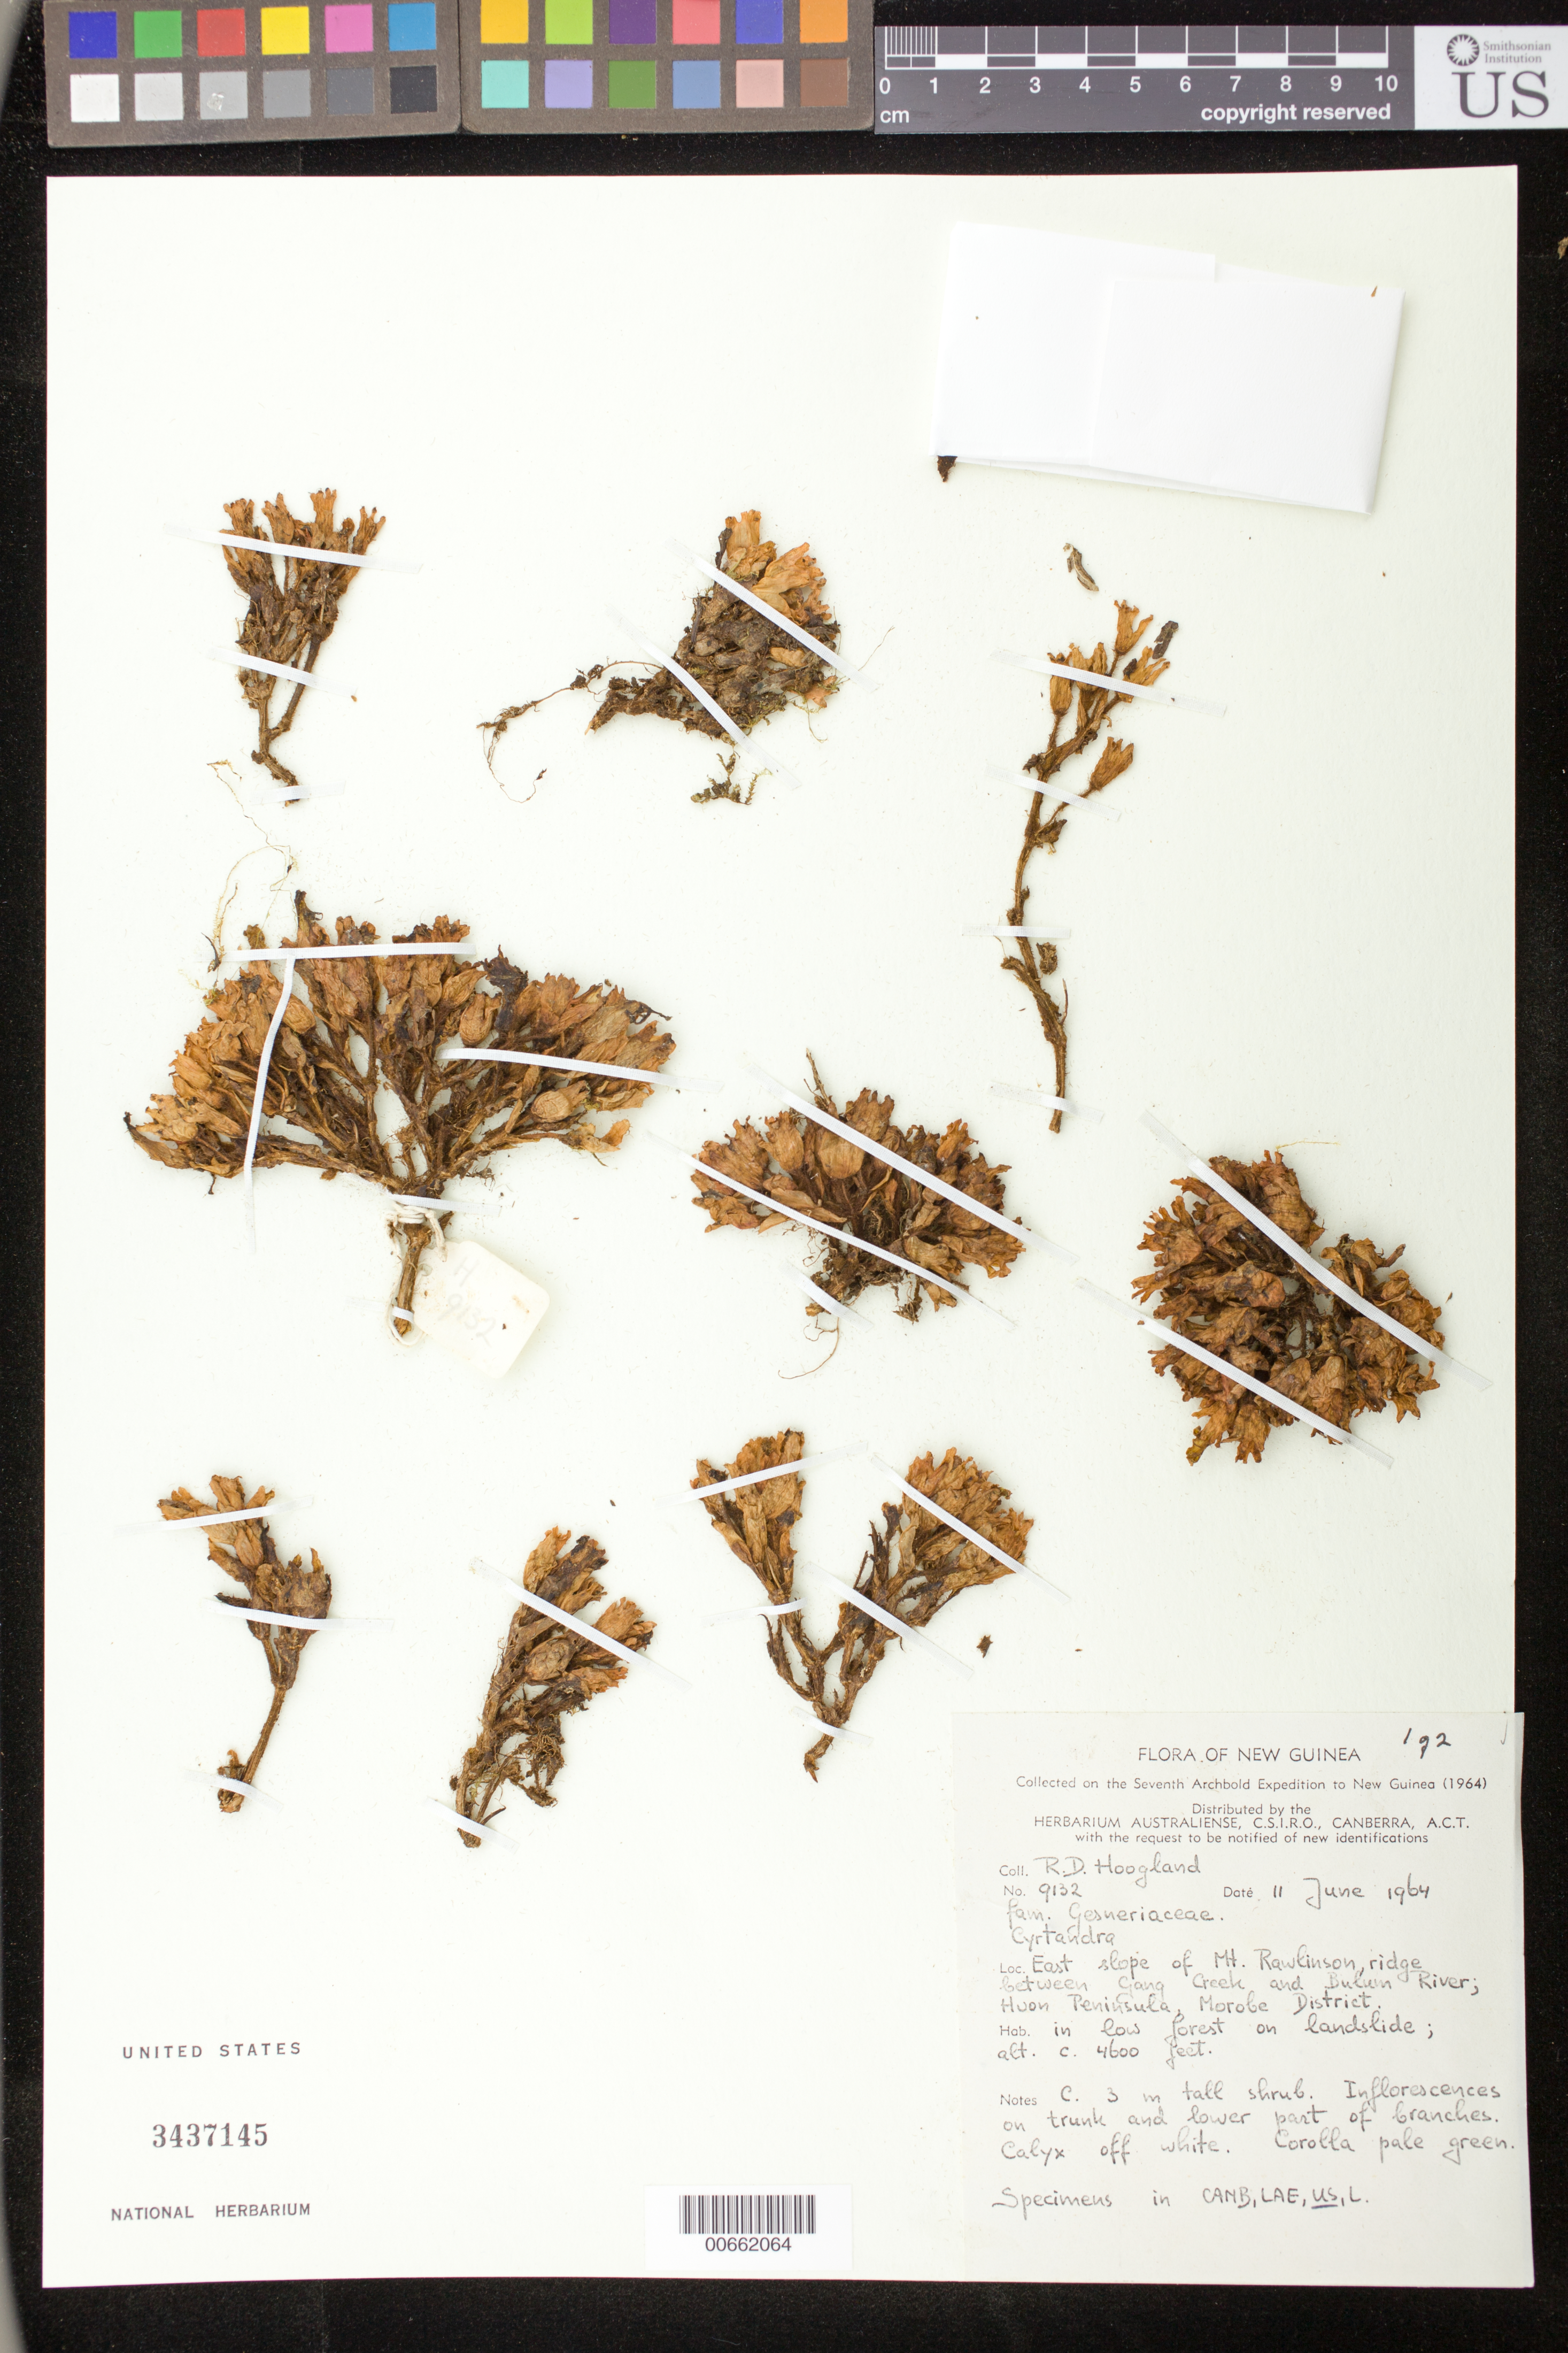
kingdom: Plantae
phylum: Tracheophyta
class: Magnoliopsida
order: Lamiales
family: Gesneriaceae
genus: Cyrtandra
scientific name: Cyrtandra sp.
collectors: R. D. Hoogland & Native collector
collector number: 9132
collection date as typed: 11 Jun 1964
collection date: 1964-06-11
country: Papua New Guinea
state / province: Morobe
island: New Guinea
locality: East slope of Mt. Rawlinson, ridge between Gang Creek and Bulum River; Huon Peninsula, Morobe District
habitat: In low forest on landslide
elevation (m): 1402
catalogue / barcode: US 3437145